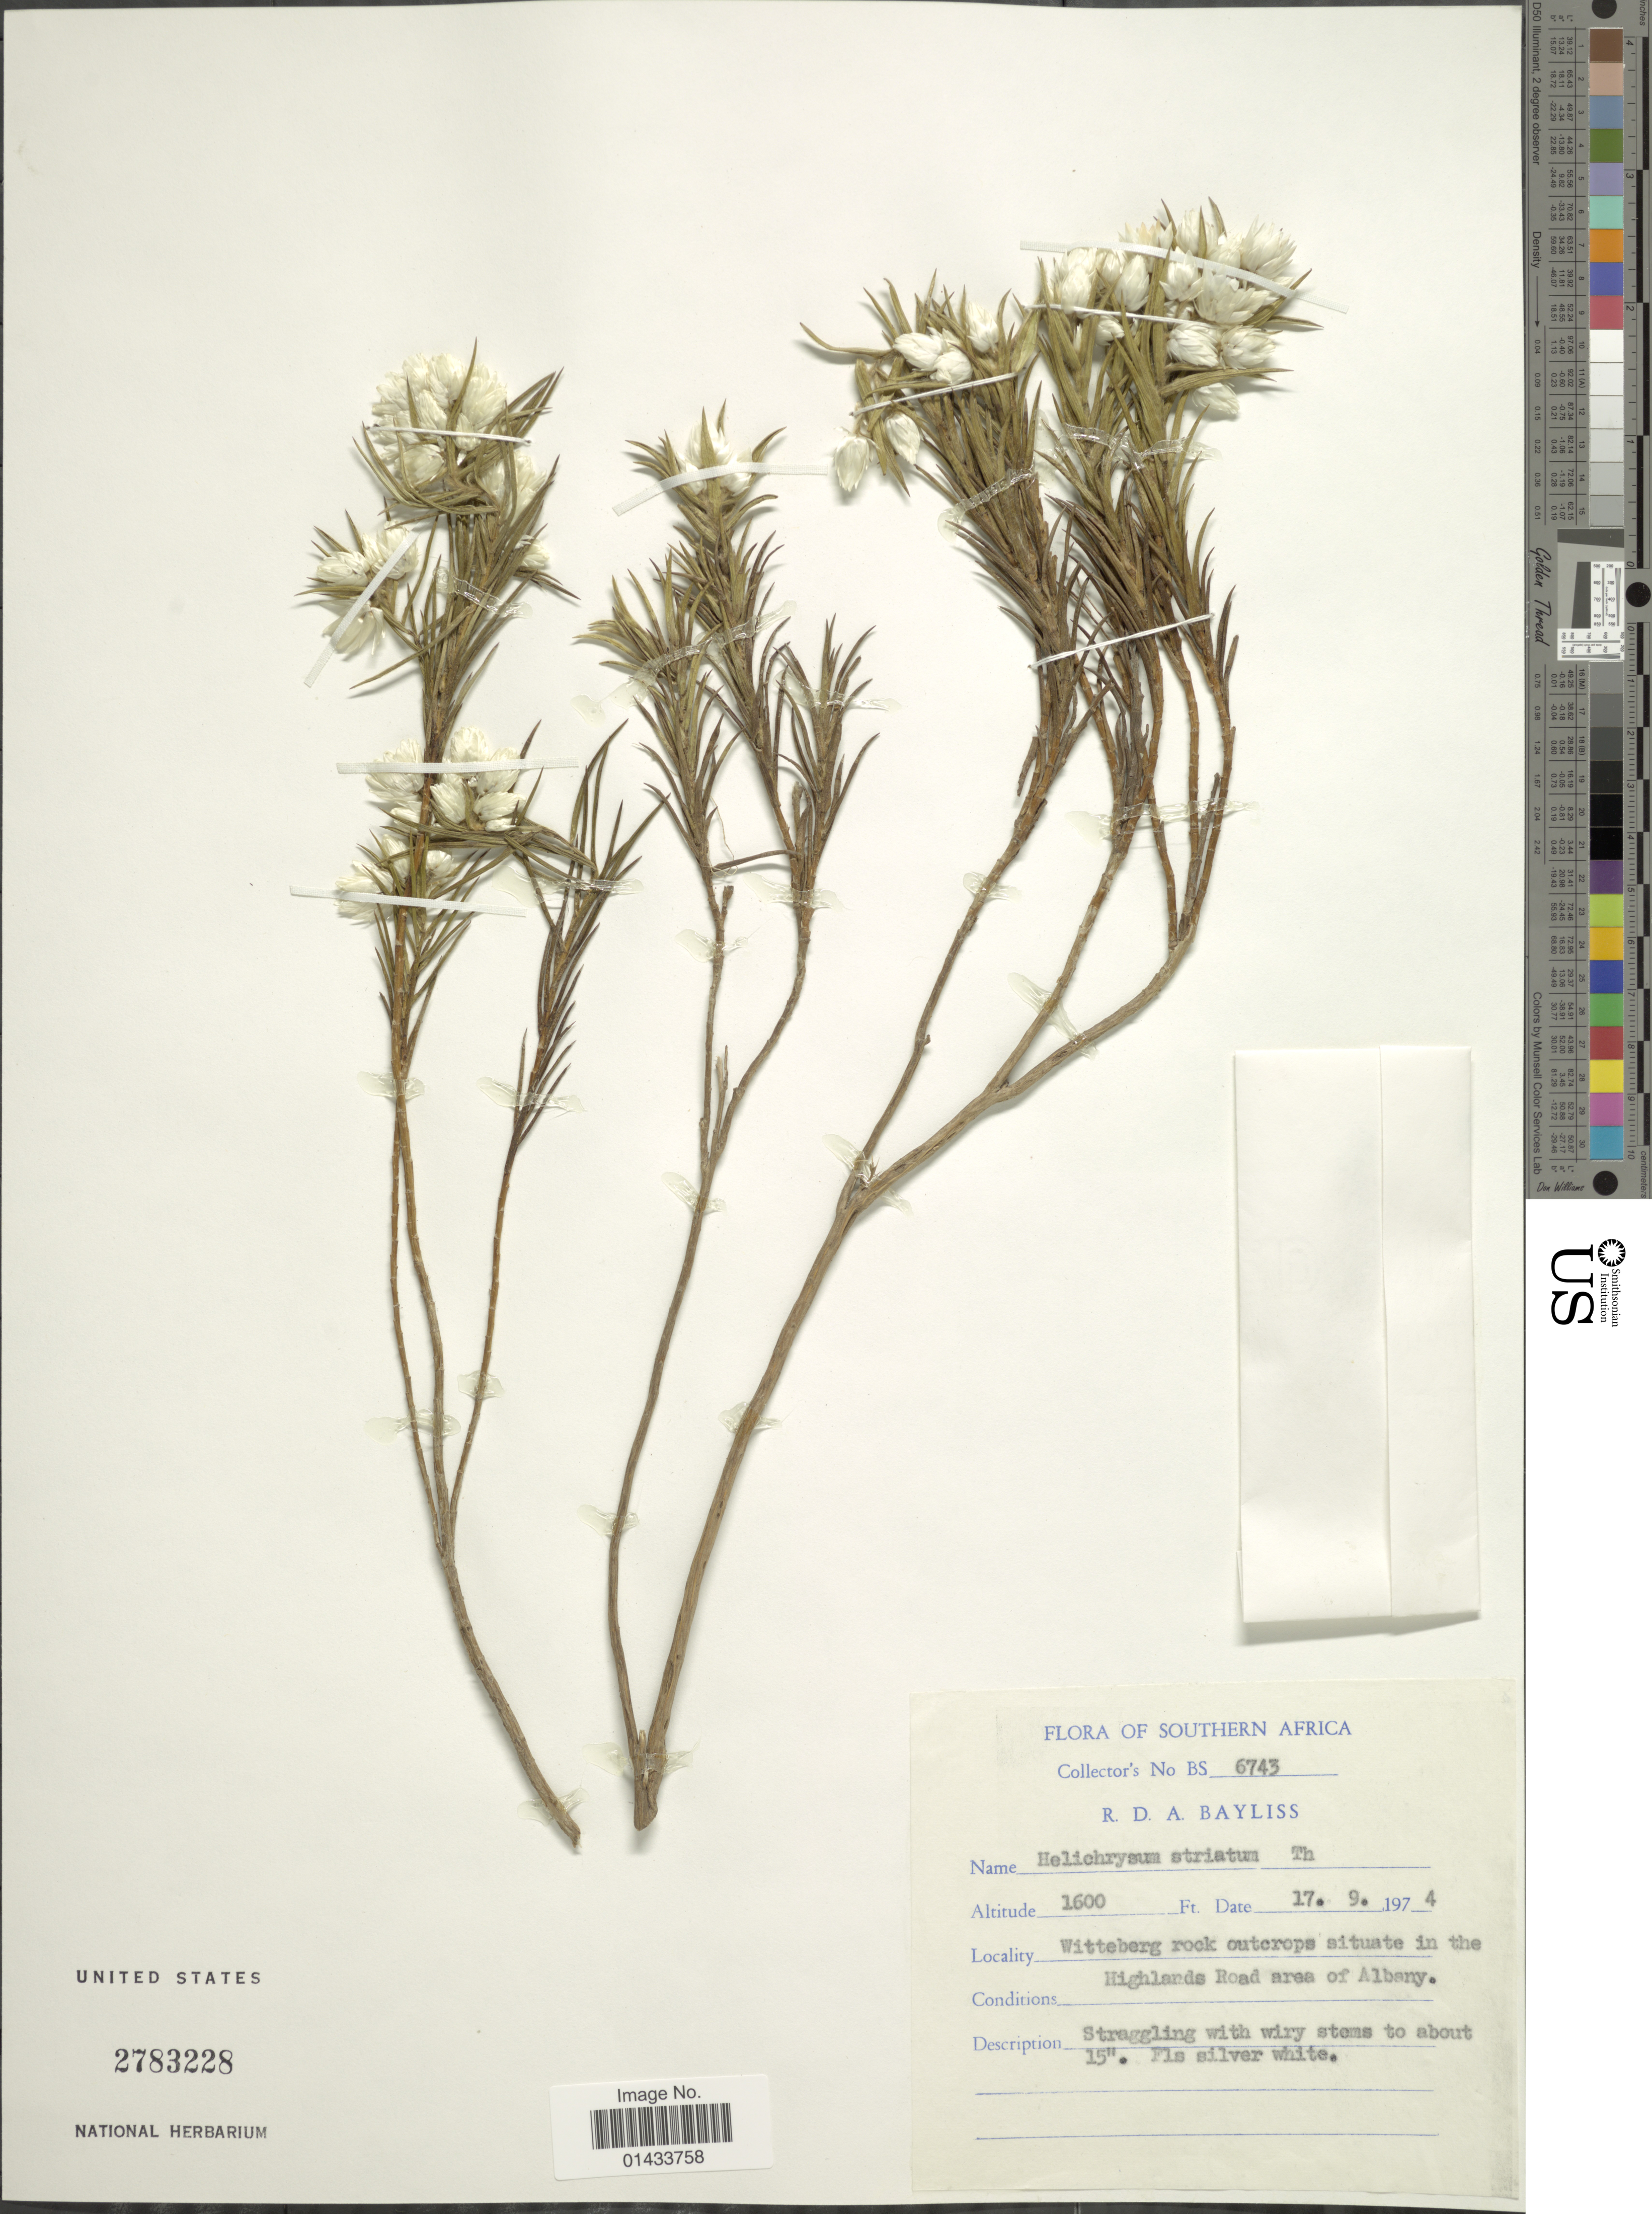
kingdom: Plantae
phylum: Tracheophyta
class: Magnoliopsida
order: Asterales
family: Asteraceae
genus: Helichrysum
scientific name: Helichrysum striatum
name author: A. Cunn.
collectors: R. Bayliss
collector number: BS 6743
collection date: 1974-09-17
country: South Africa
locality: Southern Africa, Witteberg rock outcrops situate in the Highlands Road area of Albany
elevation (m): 488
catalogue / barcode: US 2783228